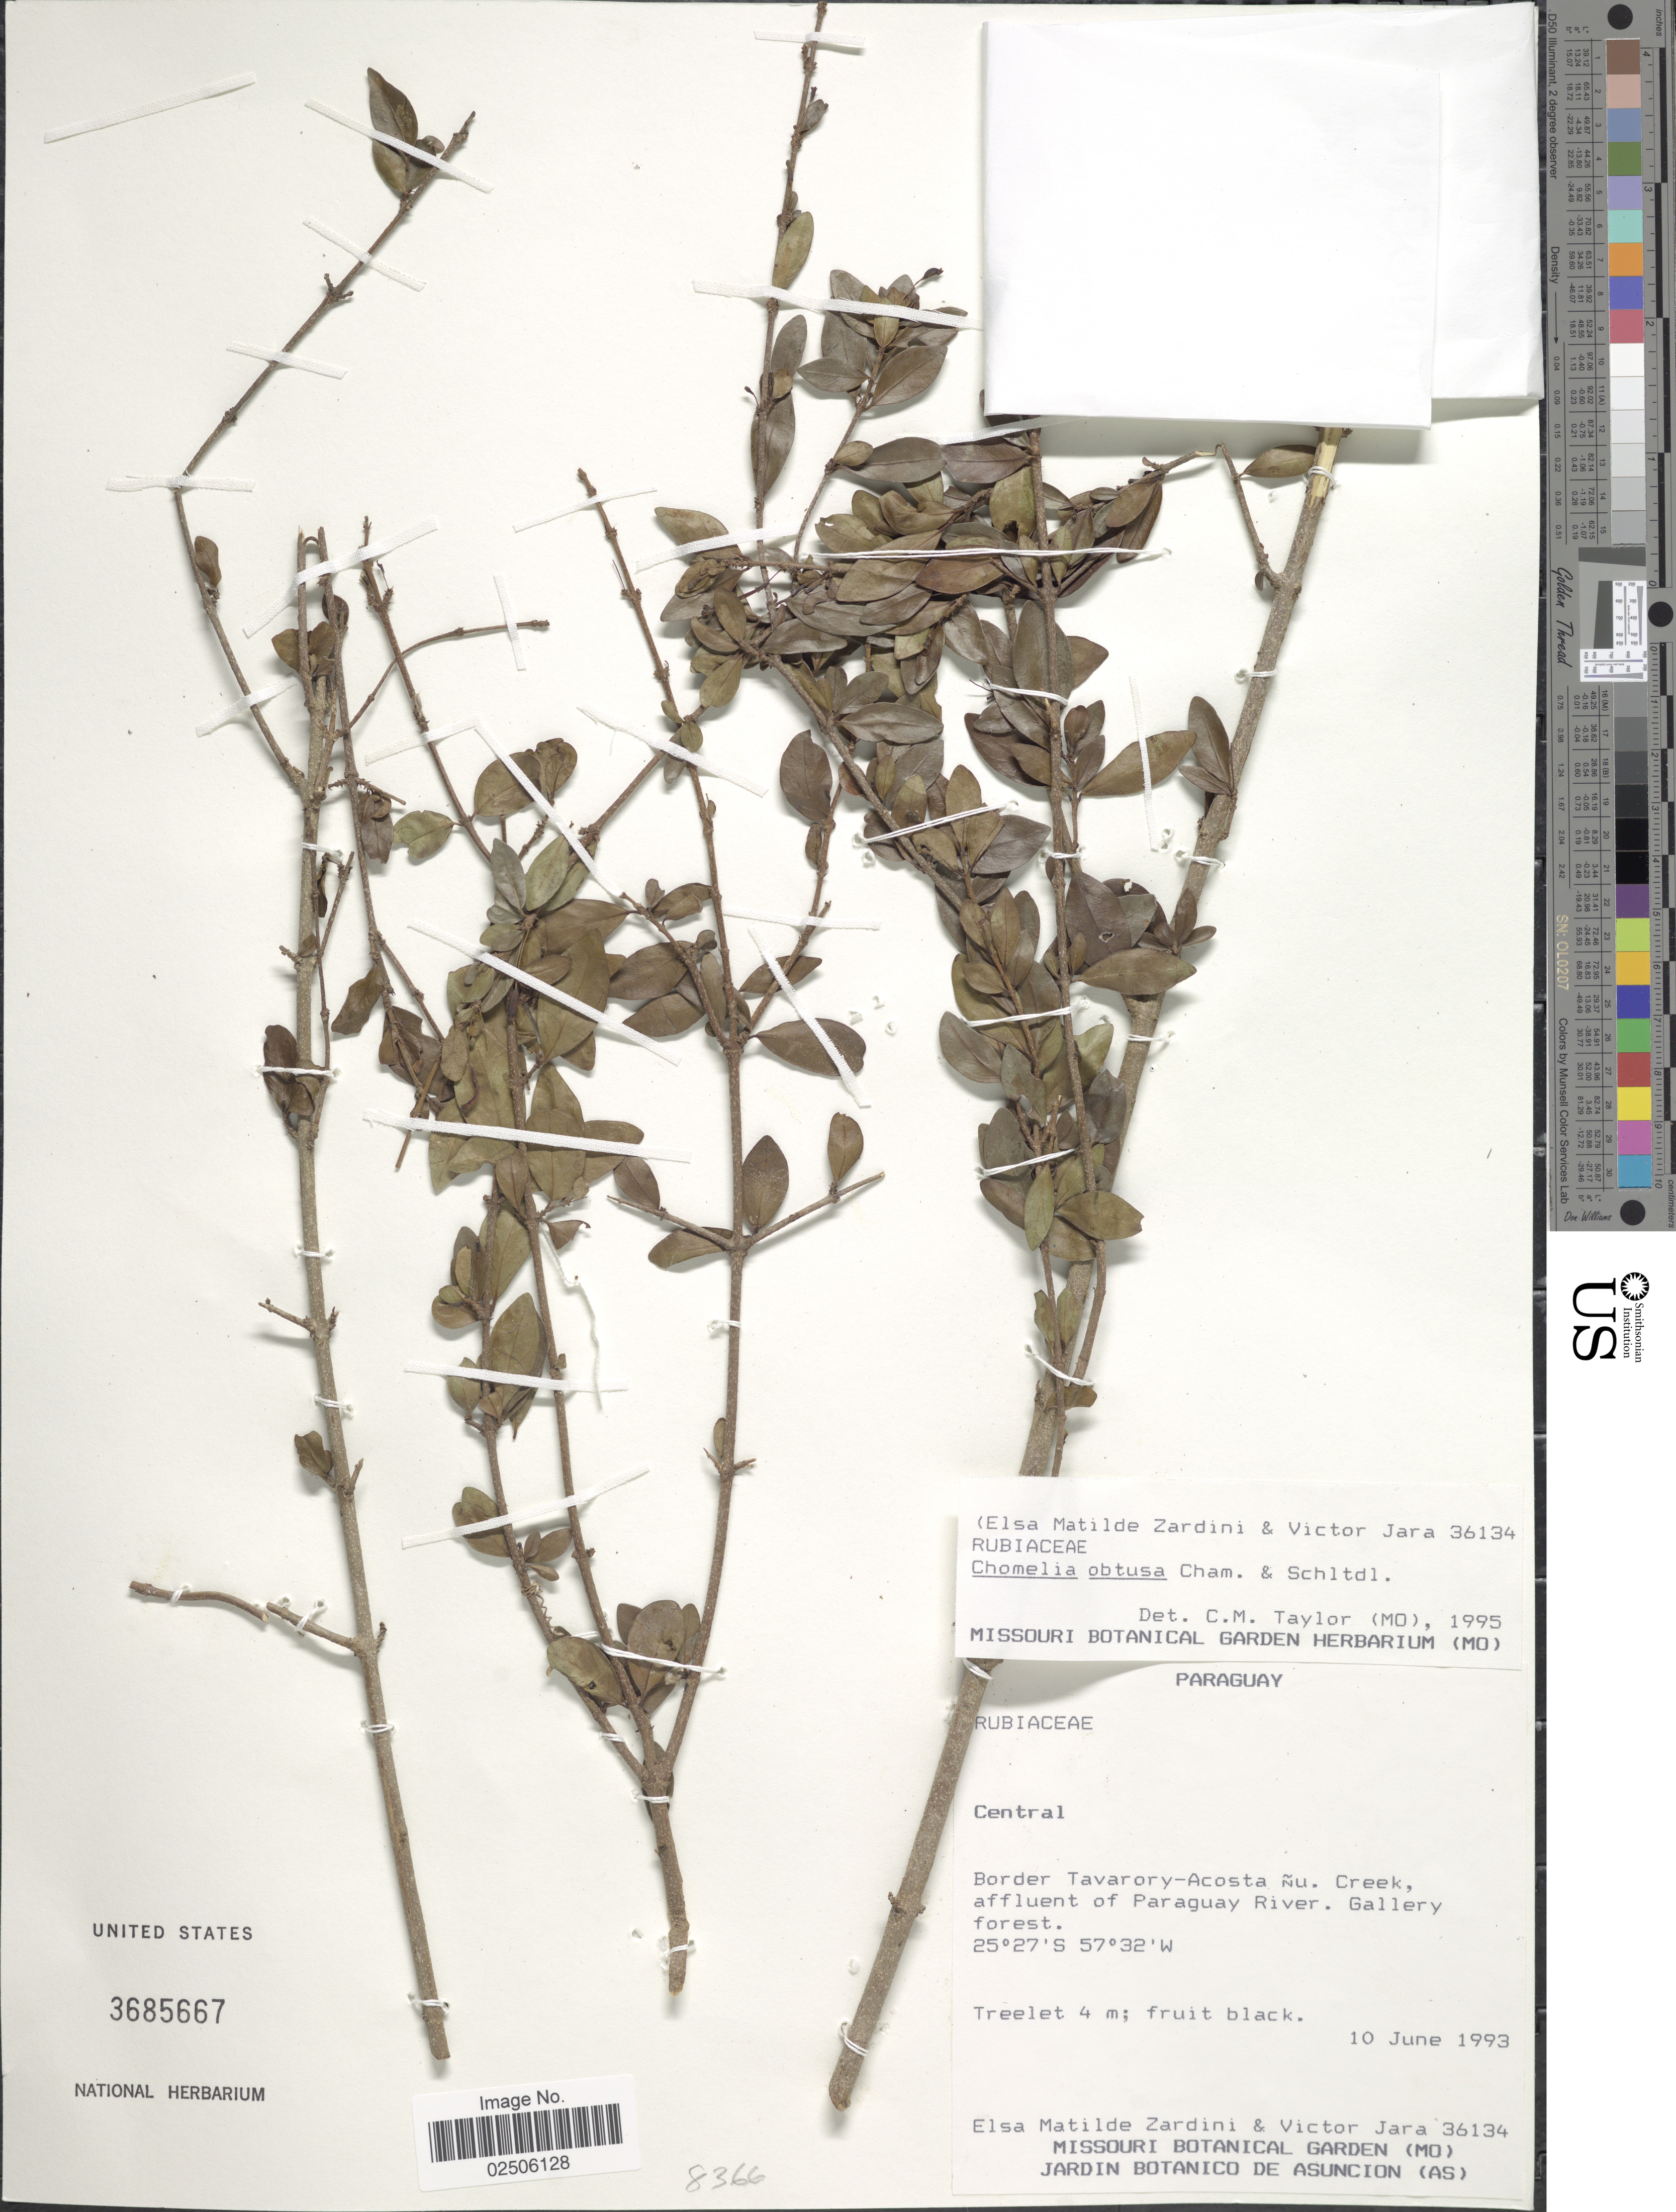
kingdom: Plantae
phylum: Tracheophyta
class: Magnoliopsida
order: Gentianales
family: Rubiaceae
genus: Chomelia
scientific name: Chomelia obtusa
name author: Cham. & Schltdl.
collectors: E. M. Zardini & V. Jara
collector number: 36134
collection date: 1993-06-10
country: Paraguay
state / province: Central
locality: Border Tavarory-Acosta Nu. Creek, affluent of Paraguay River, Gallery forest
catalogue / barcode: US 3685667